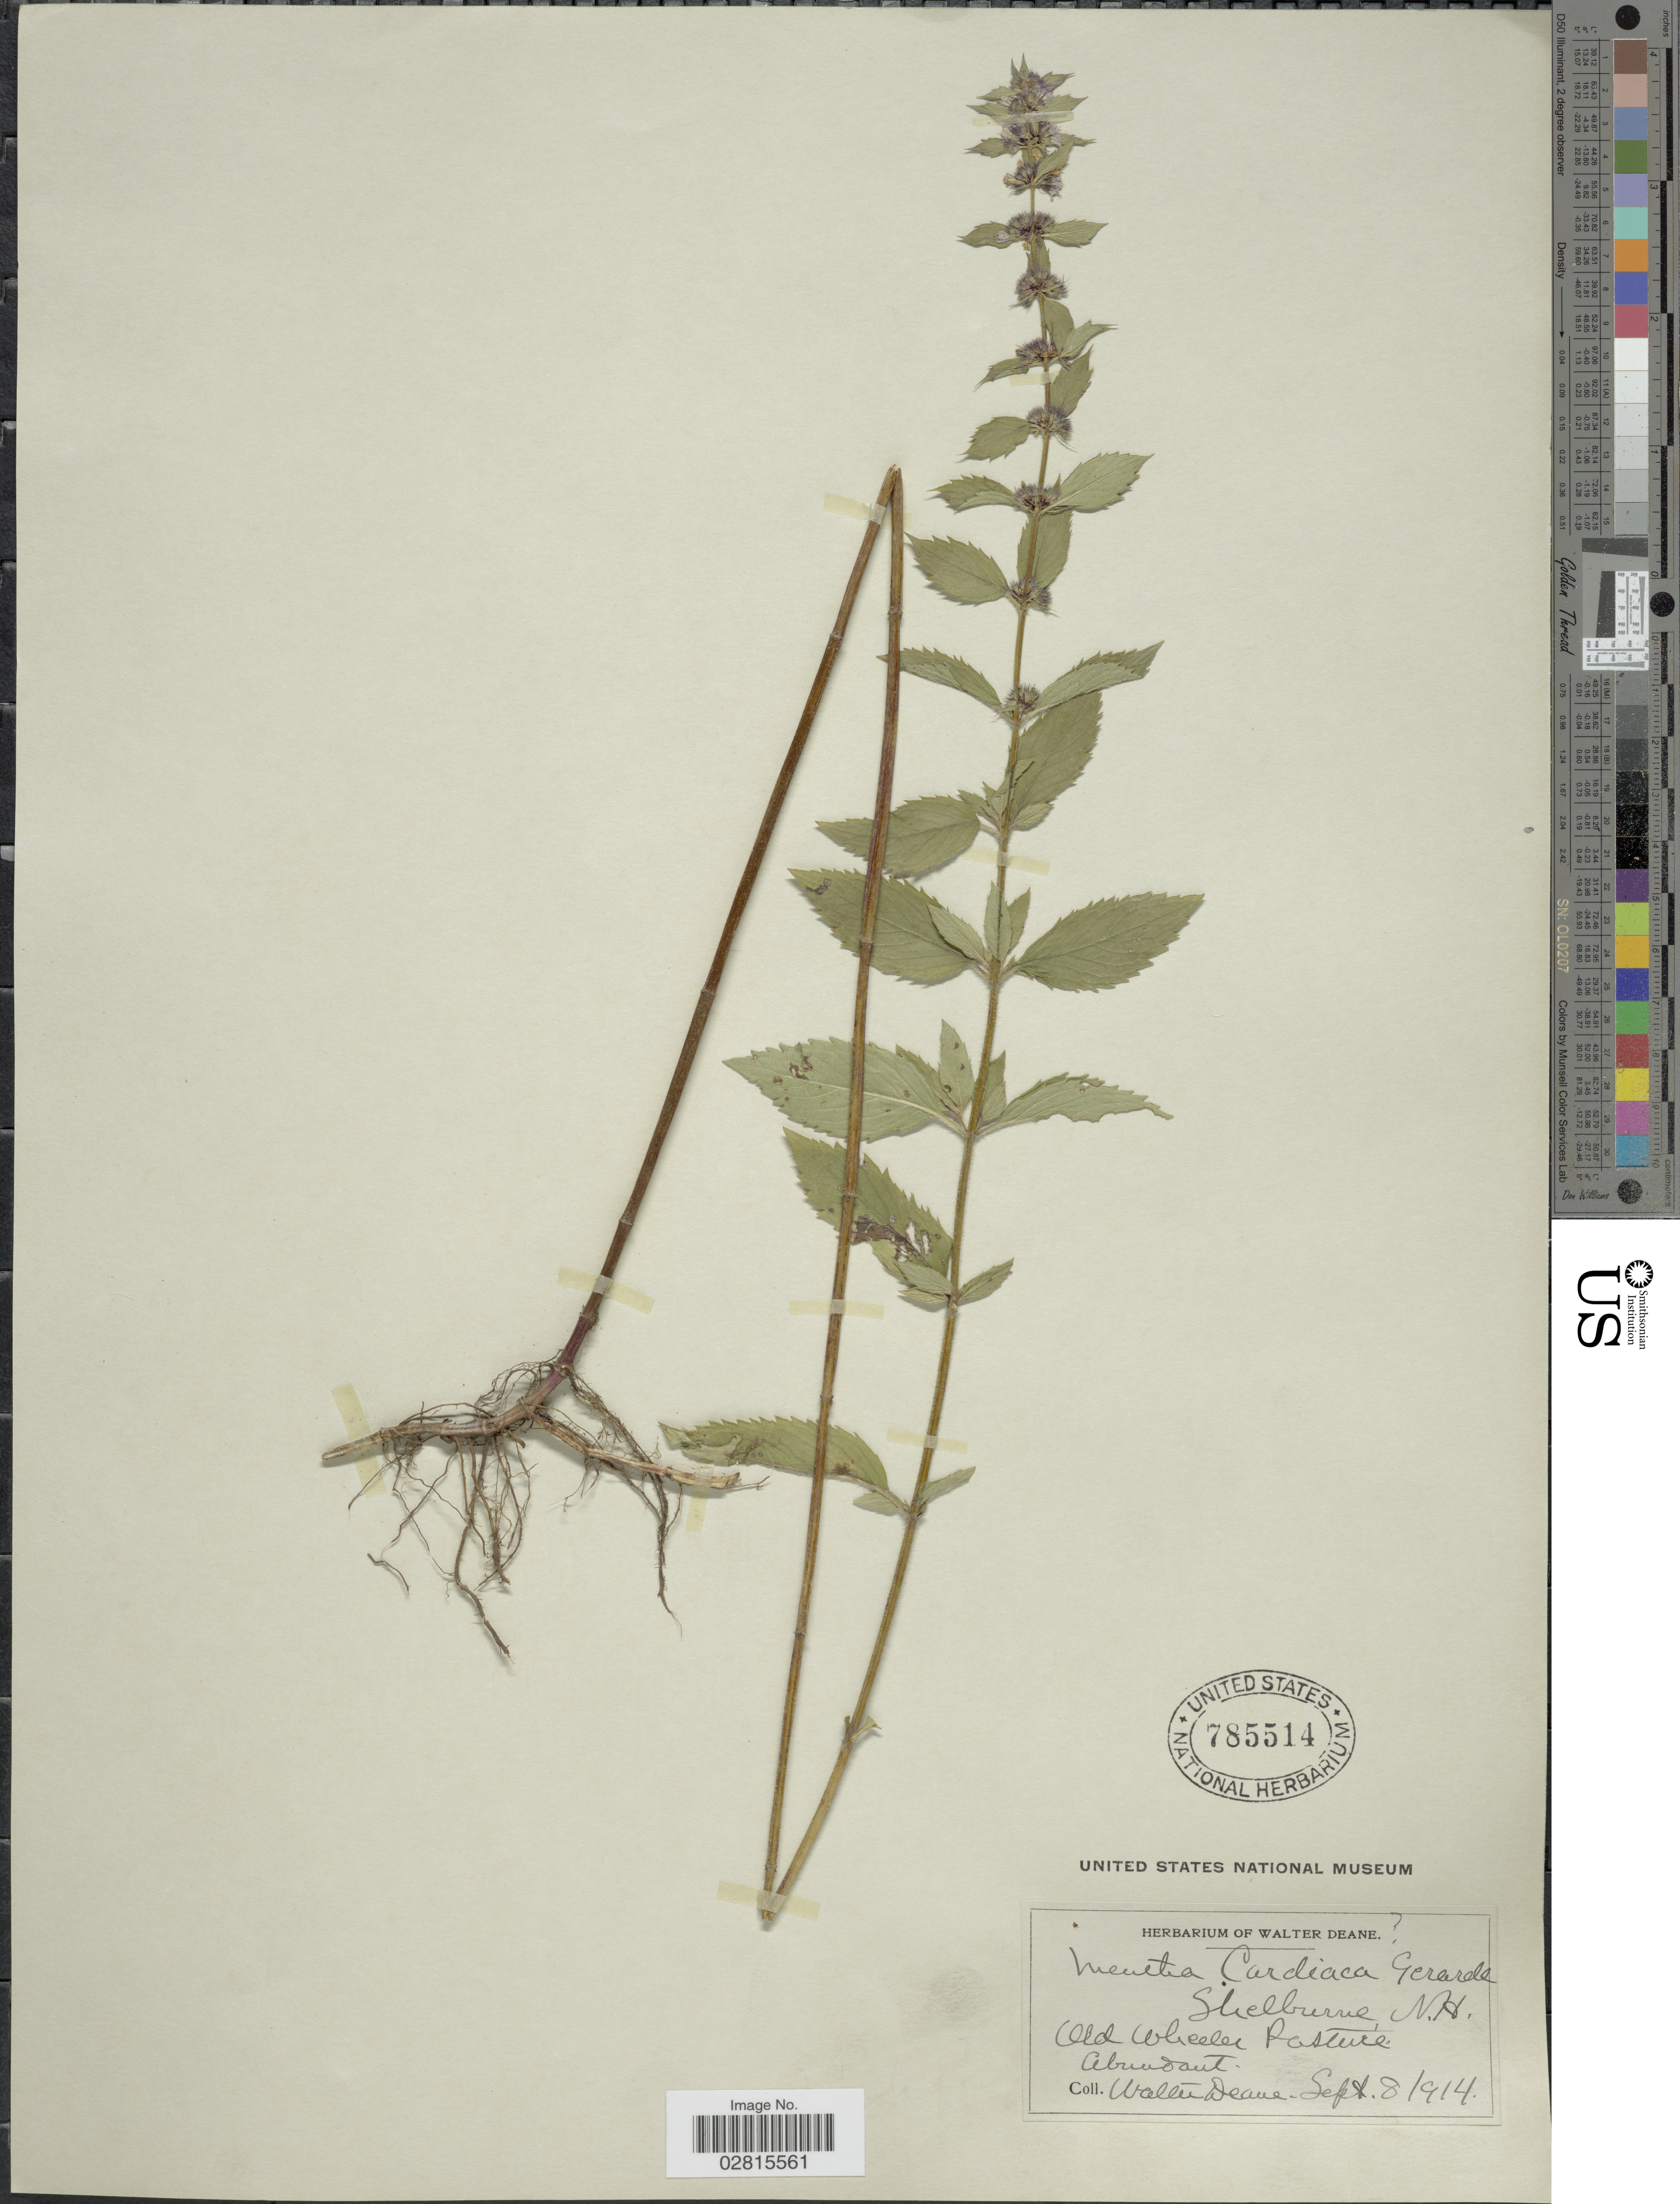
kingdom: Plantae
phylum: Tracheophyta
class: Magnoliopsida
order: Lamiales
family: Lamiaceae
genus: Mentha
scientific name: Mentha x cardiaca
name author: (S.F. Gray) Gerarde ex Baker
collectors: W. Deane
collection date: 1914-09-08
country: United States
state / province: New Hampshire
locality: Shelburne, N. H.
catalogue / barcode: US 785514